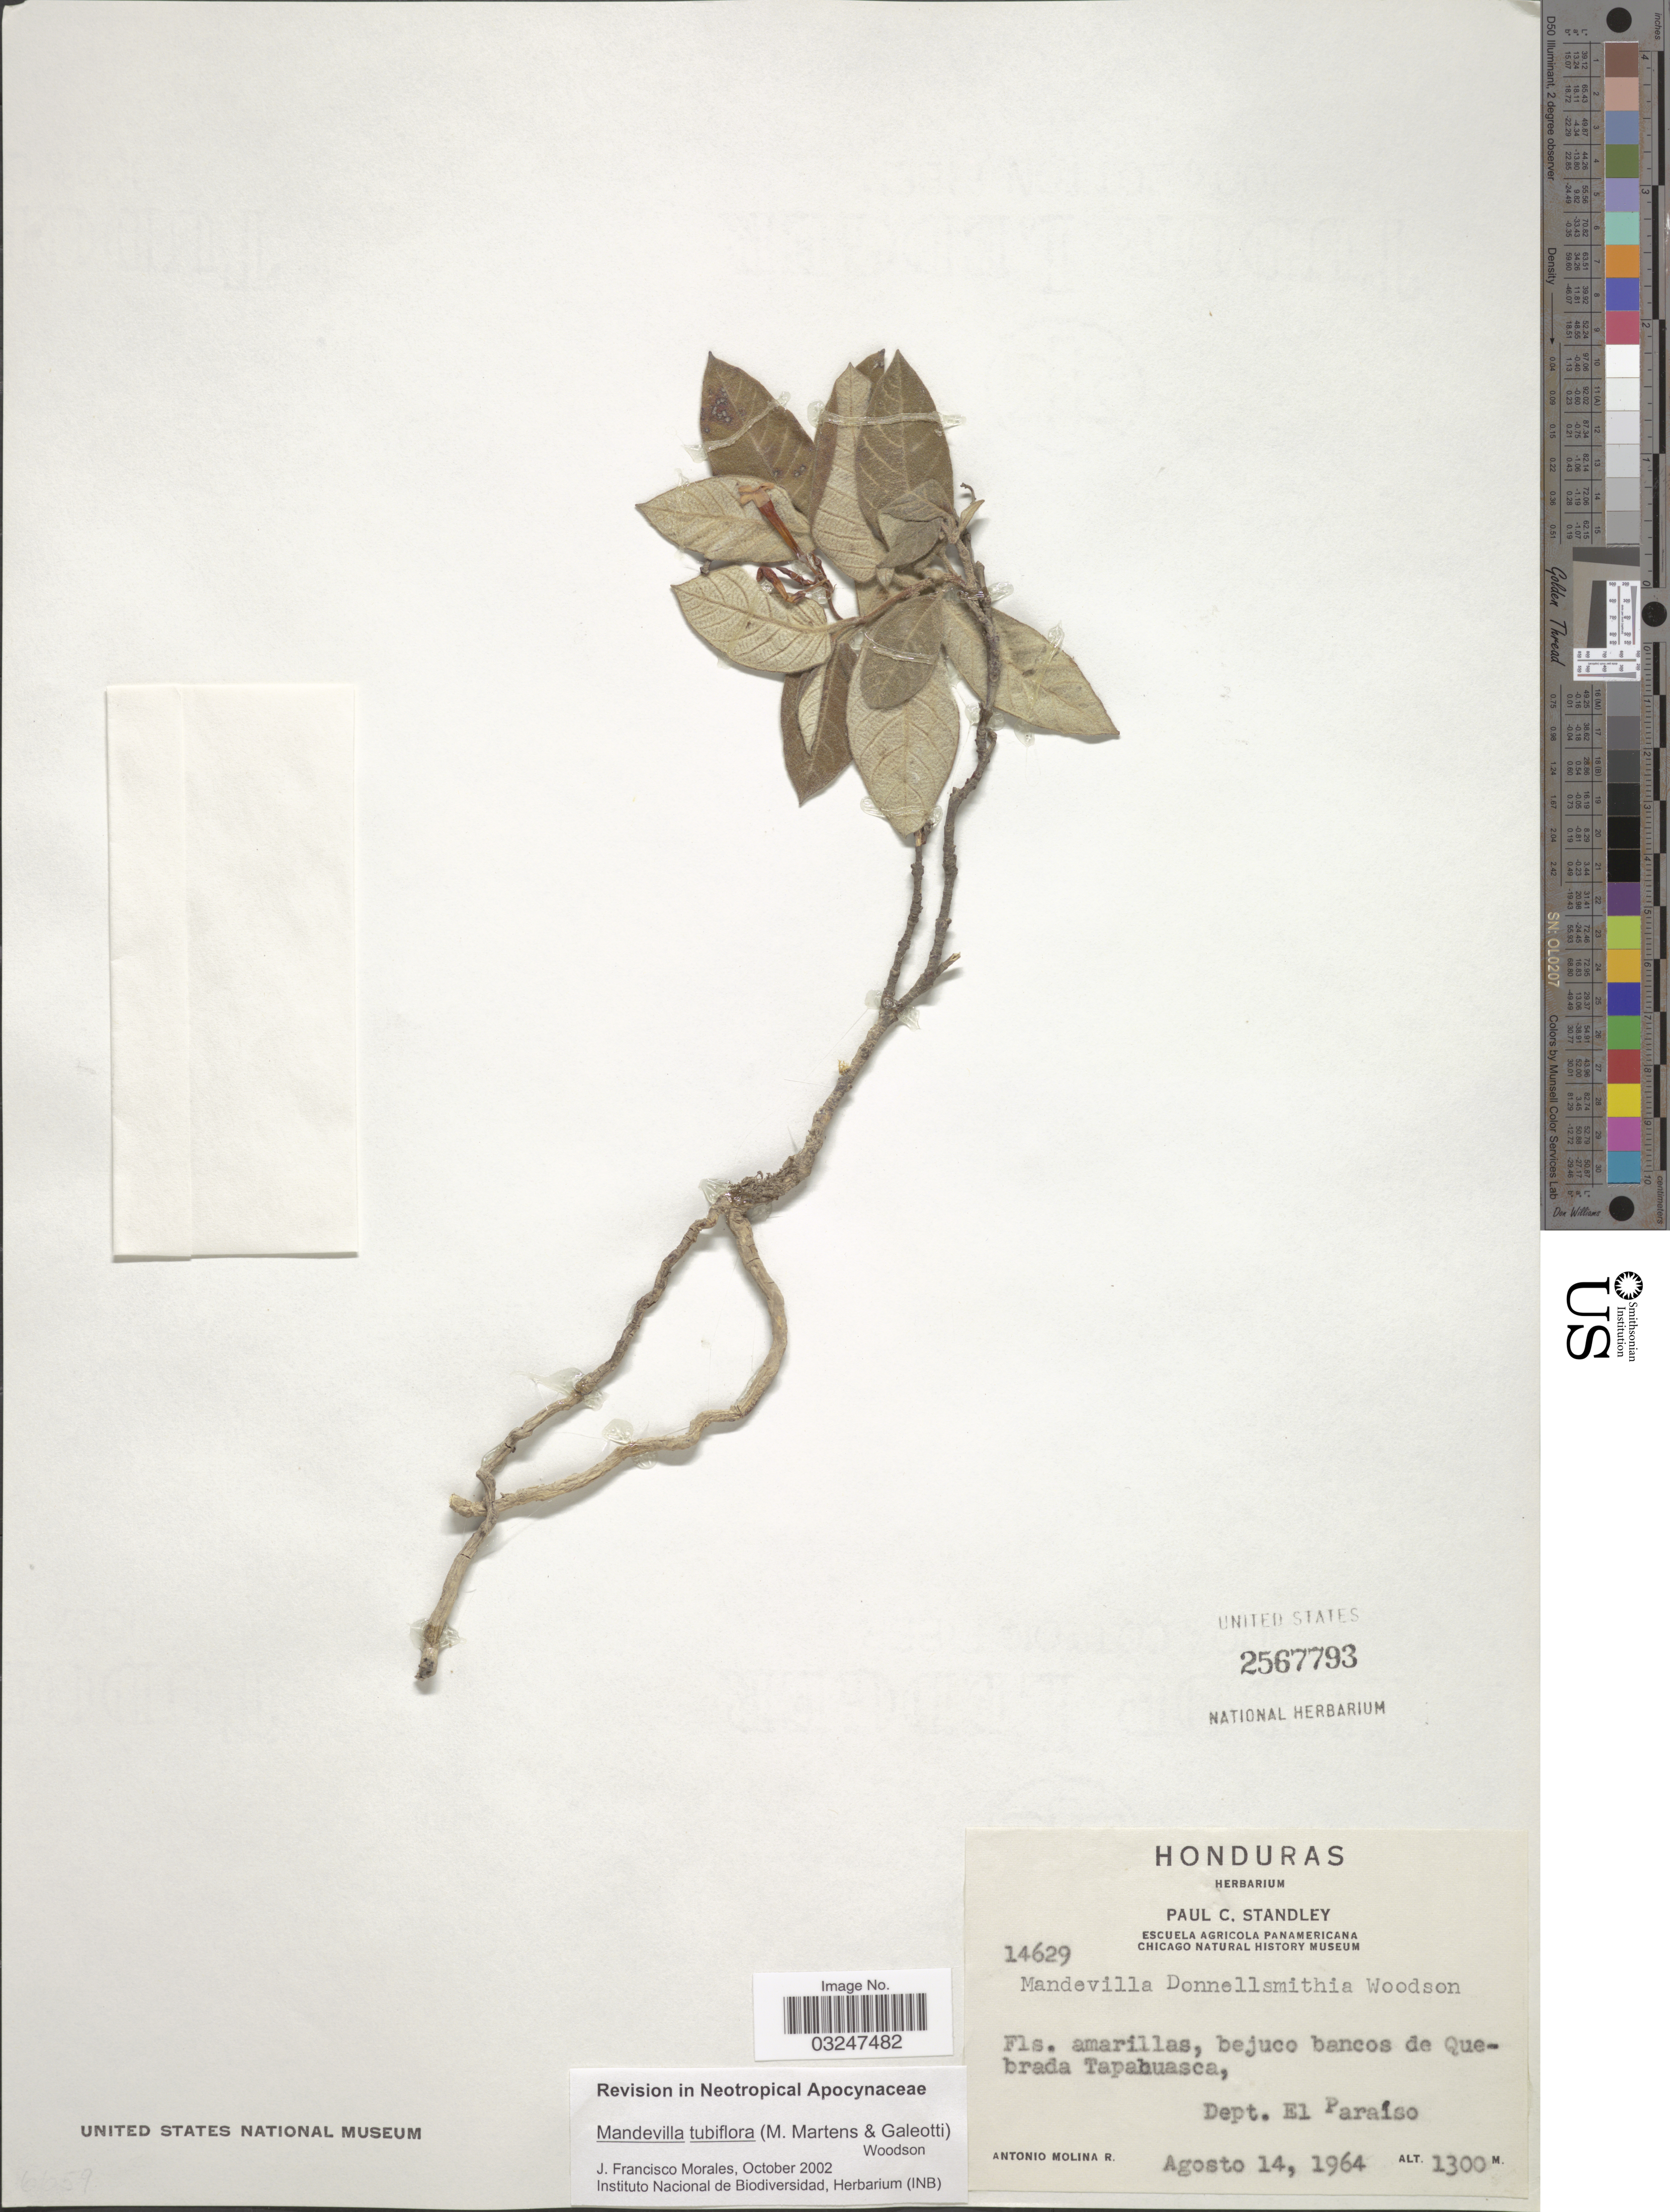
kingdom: Plantae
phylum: Tracheophyta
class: Magnoliopsida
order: Gentianales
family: Apocynaceae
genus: Mandevilla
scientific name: Mandevilla tubiflora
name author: (M. Martens & Galeotti) Woodson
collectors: A. Molina R.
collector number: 14629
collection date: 1964-08-14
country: Honduras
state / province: El Paraíso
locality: Bejuco bancos de Quebrada Tapahuasca, Dept. El Paraíso.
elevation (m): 1300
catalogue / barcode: US 2567793